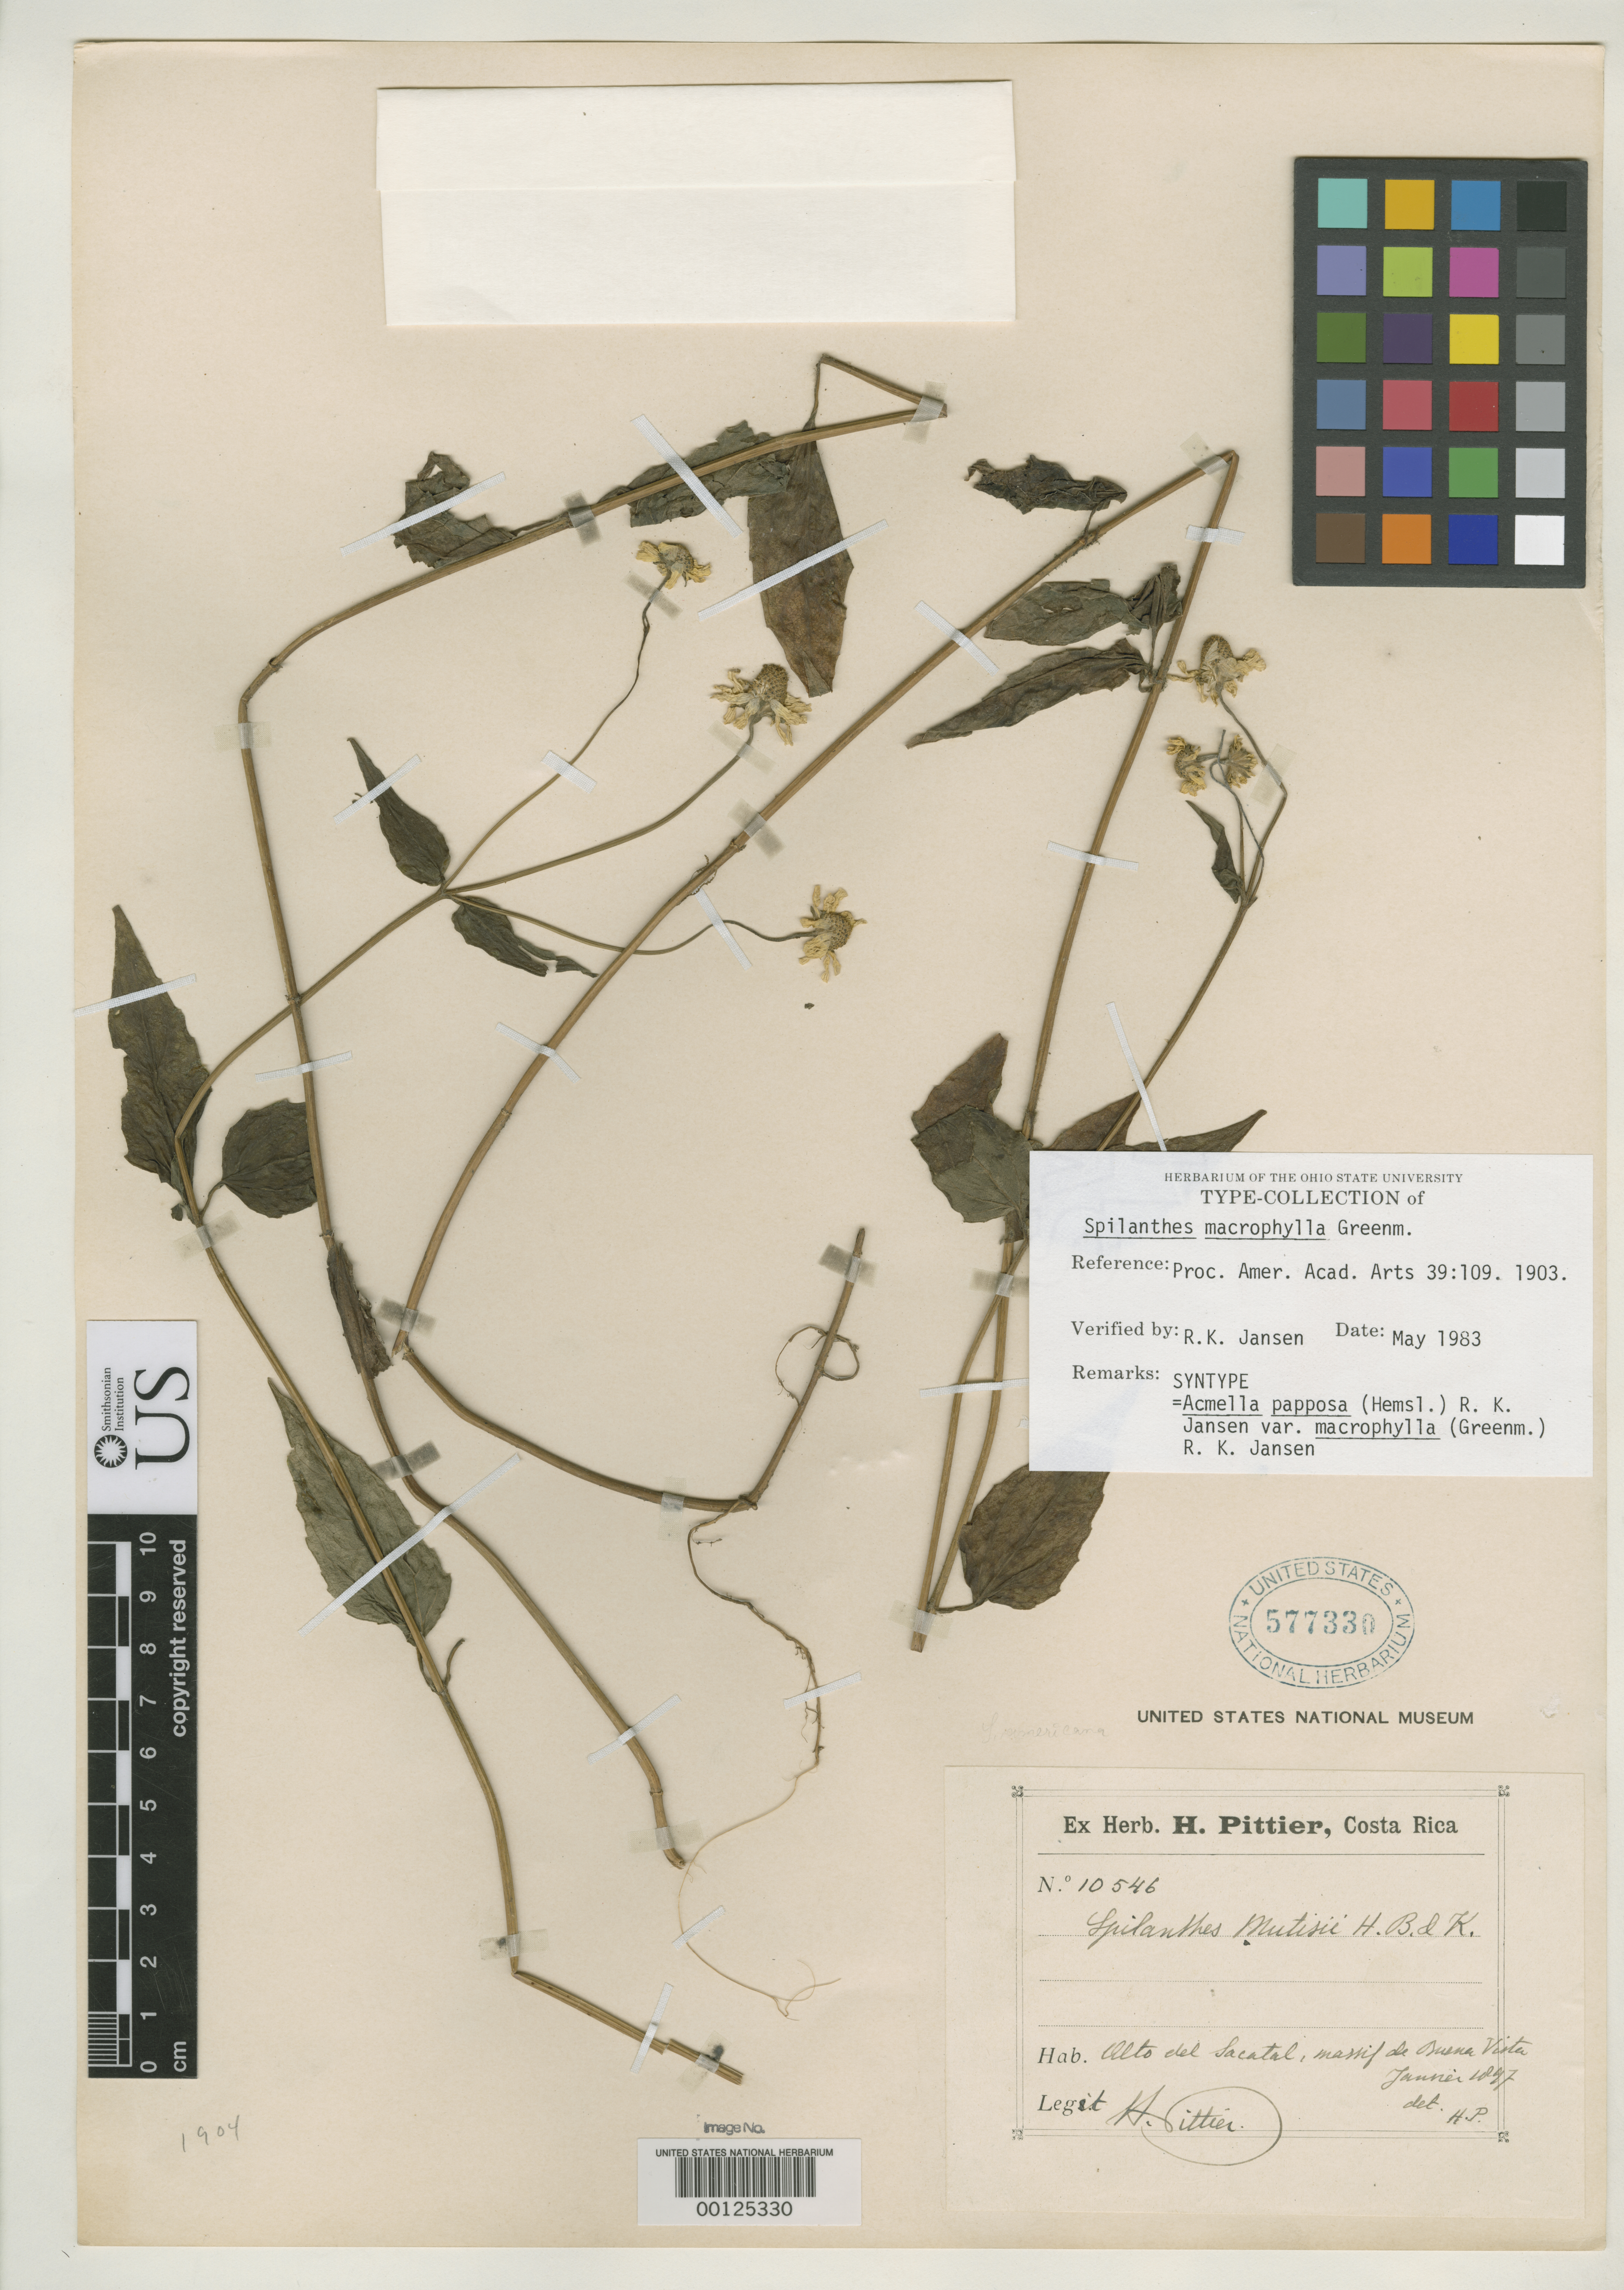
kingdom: Plantae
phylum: Tracheophyta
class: Magnoliopsida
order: Asterales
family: Asteraceae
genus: Spilanthes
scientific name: Spilanthes macrophylla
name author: Greenm.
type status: Syntype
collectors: H. F. Pittier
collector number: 10546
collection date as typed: Jan 1897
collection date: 1897-01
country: Costa Rica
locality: Cerro de Buena Vista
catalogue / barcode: US 577330